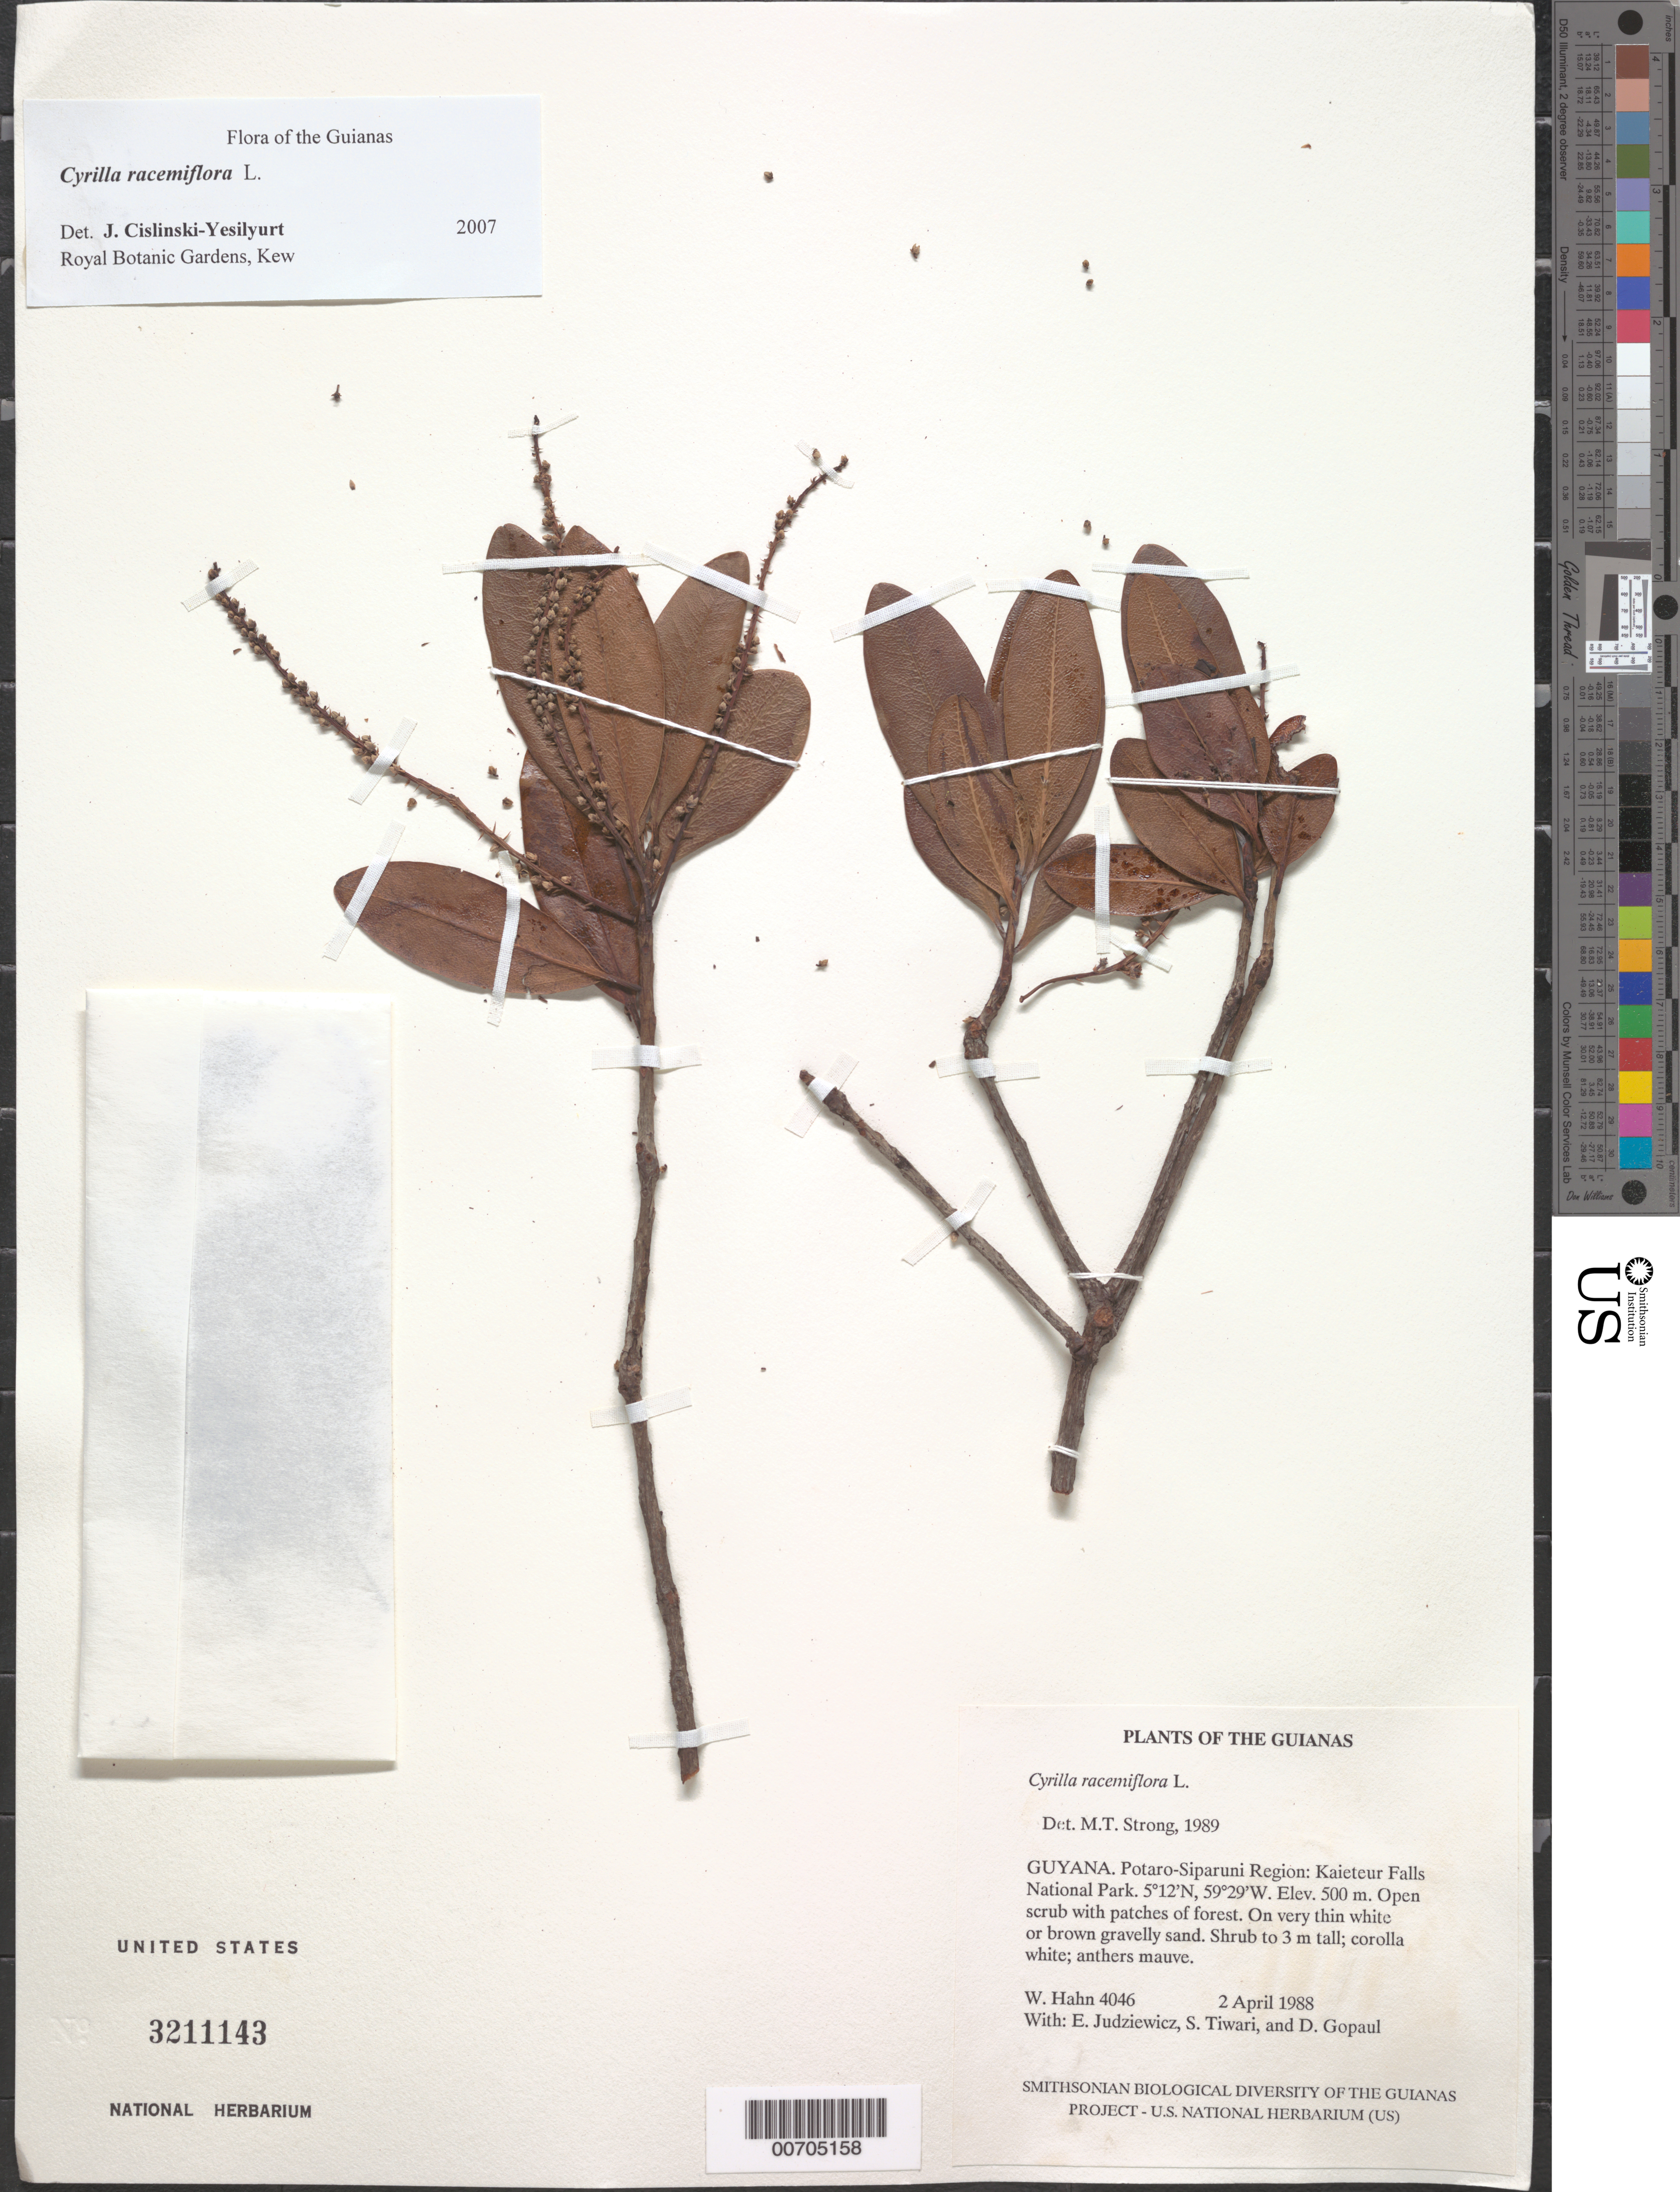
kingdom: Plantae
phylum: Tracheophyta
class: Magnoliopsida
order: Ericales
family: Cyrillaceae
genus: Cyrilla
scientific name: Cyrilla racemiflora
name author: L.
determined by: Yesilyurt, J. C.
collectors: W. Hahn, E. J. Judziewicz, S. Tiwari & D. Gopaul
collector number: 4046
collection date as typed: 2 April 1988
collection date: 1988-04-02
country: Guyana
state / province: Potaro-Siparuni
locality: Kaieteur Falls National Park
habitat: Open scrub with patches of forest. On very thin white or brown gravelly sand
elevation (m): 500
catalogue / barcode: US 3211143